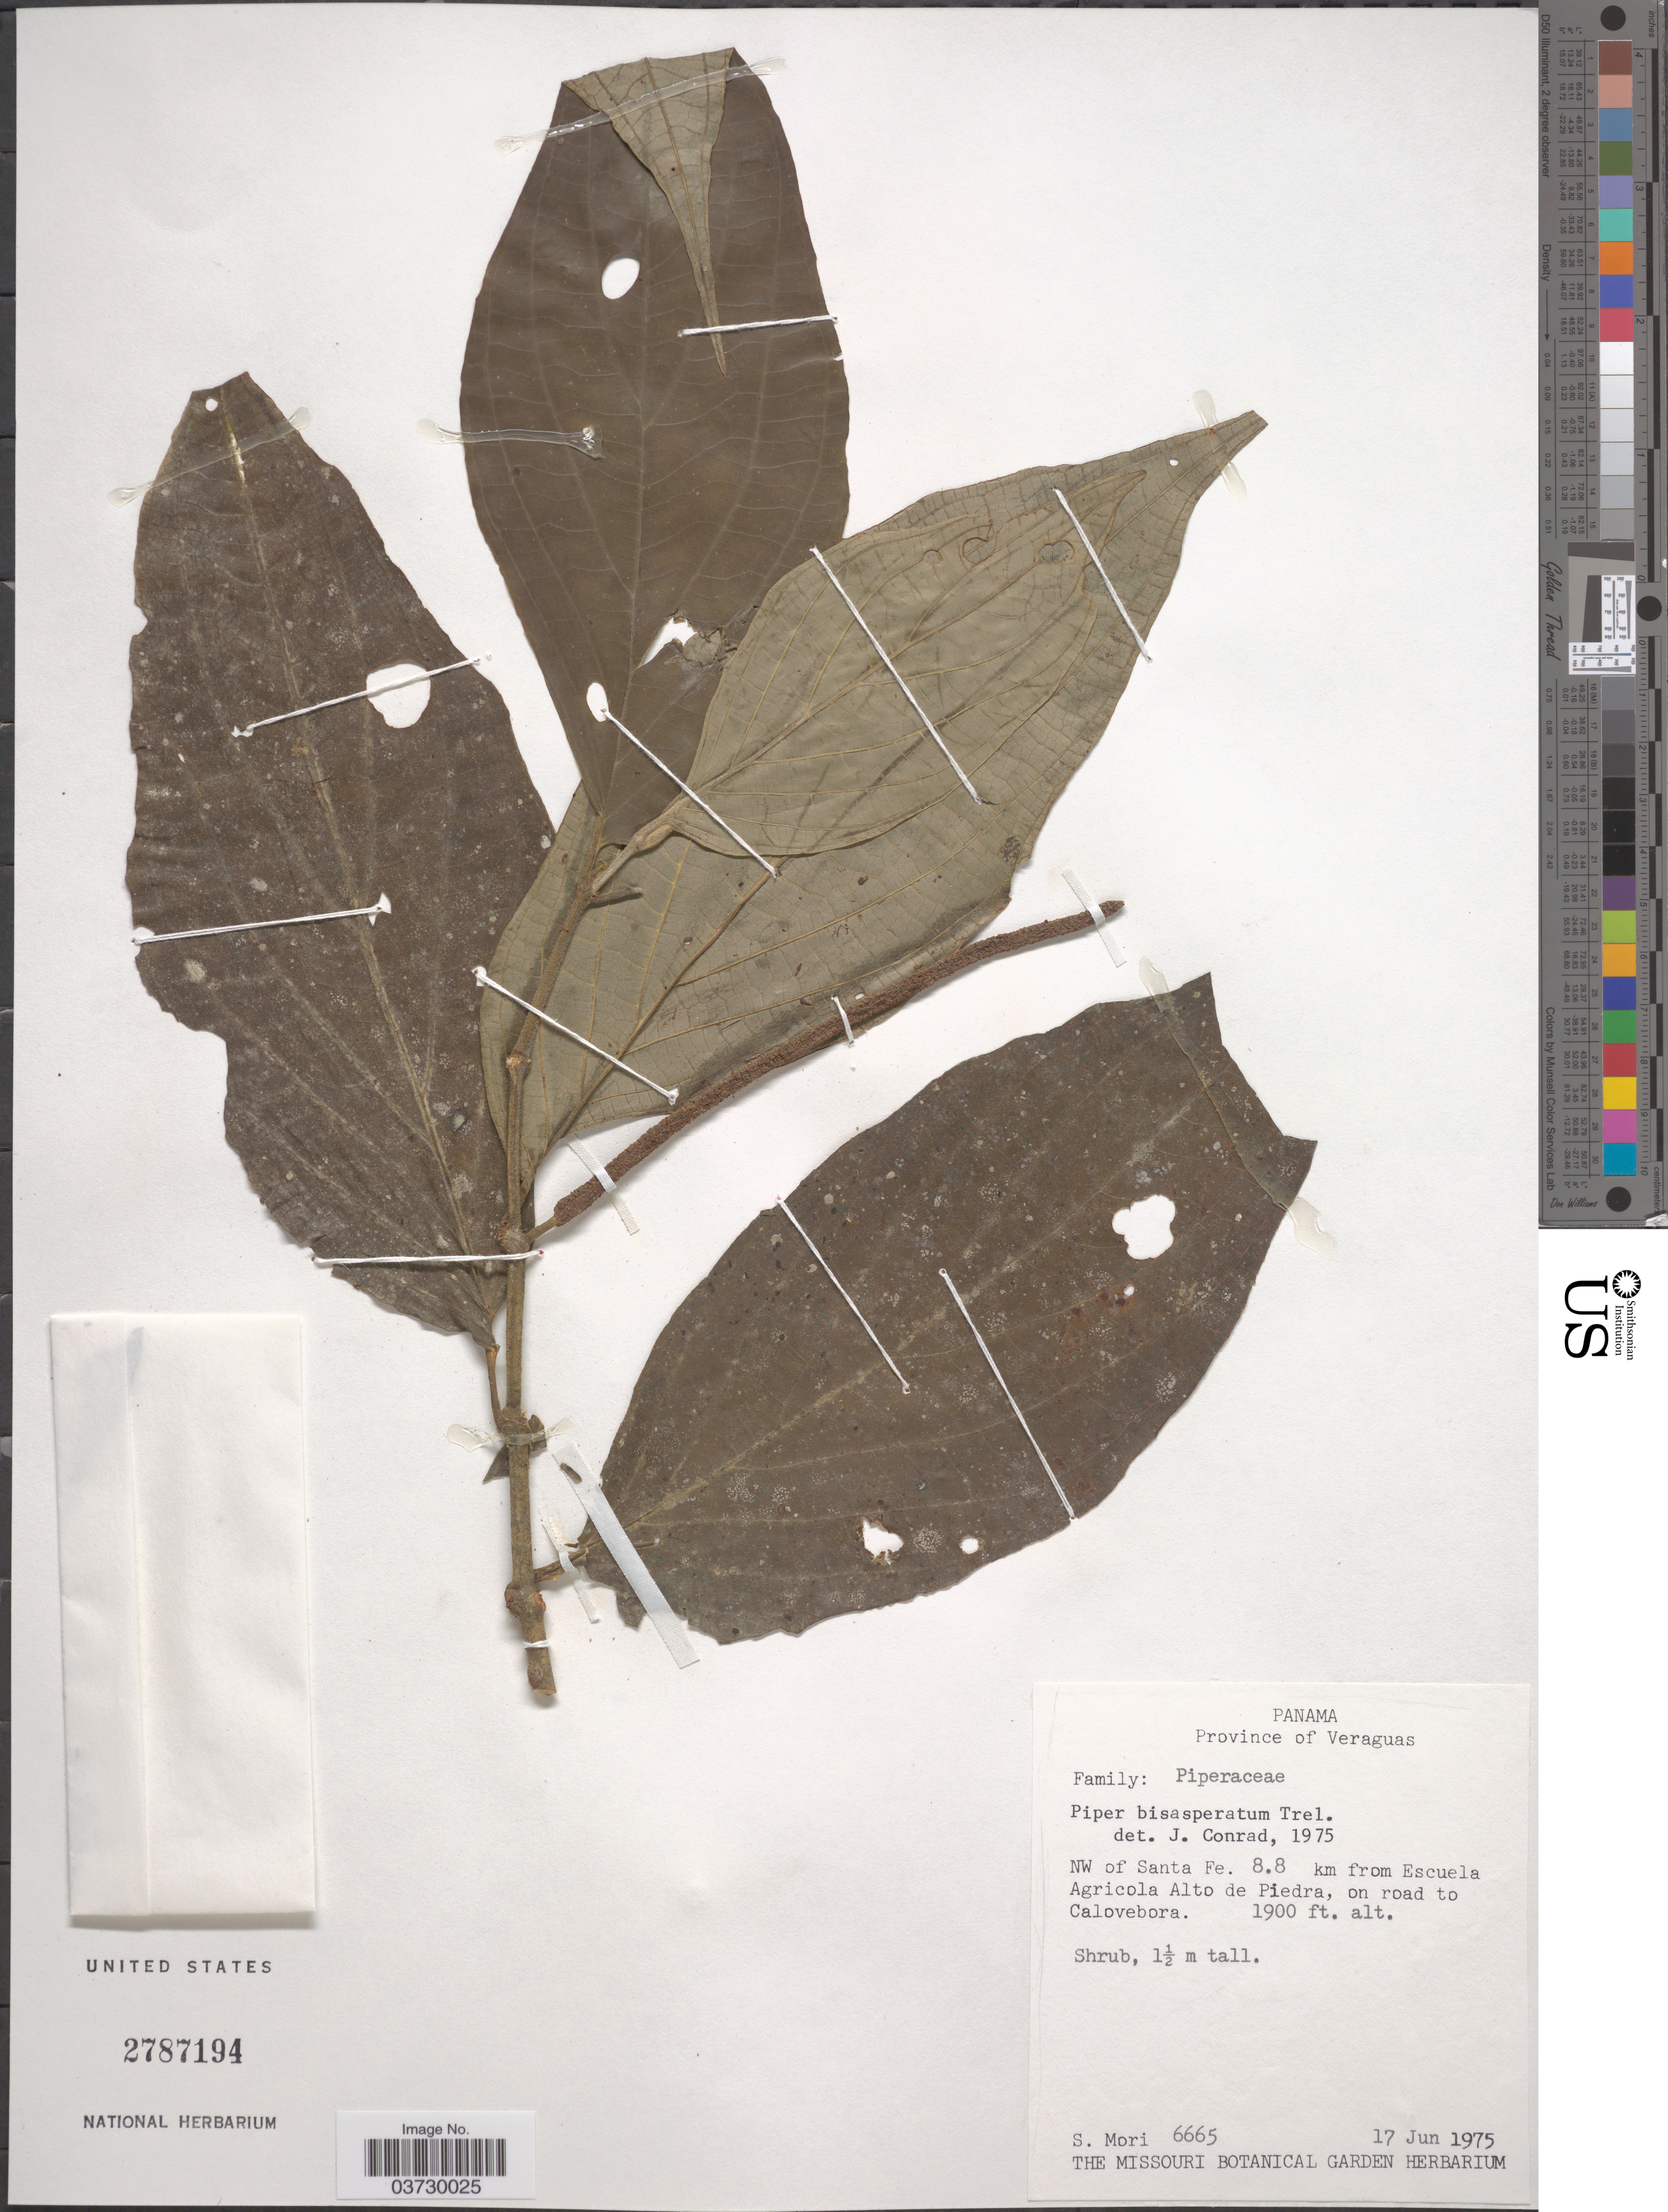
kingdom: Plantae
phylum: Tracheophyta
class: Magnoliopsida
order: Piperales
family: Piperaceae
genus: Piper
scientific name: Piper bisasperatum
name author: Trel.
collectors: S. Mori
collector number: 6665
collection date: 1975-06-17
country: Panama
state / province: Veraguas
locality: NW of Santa Fe. 8.8 km from Escuela Agricola Alto de Piedra, on road to Calovebora.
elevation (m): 579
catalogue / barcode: US 2787194